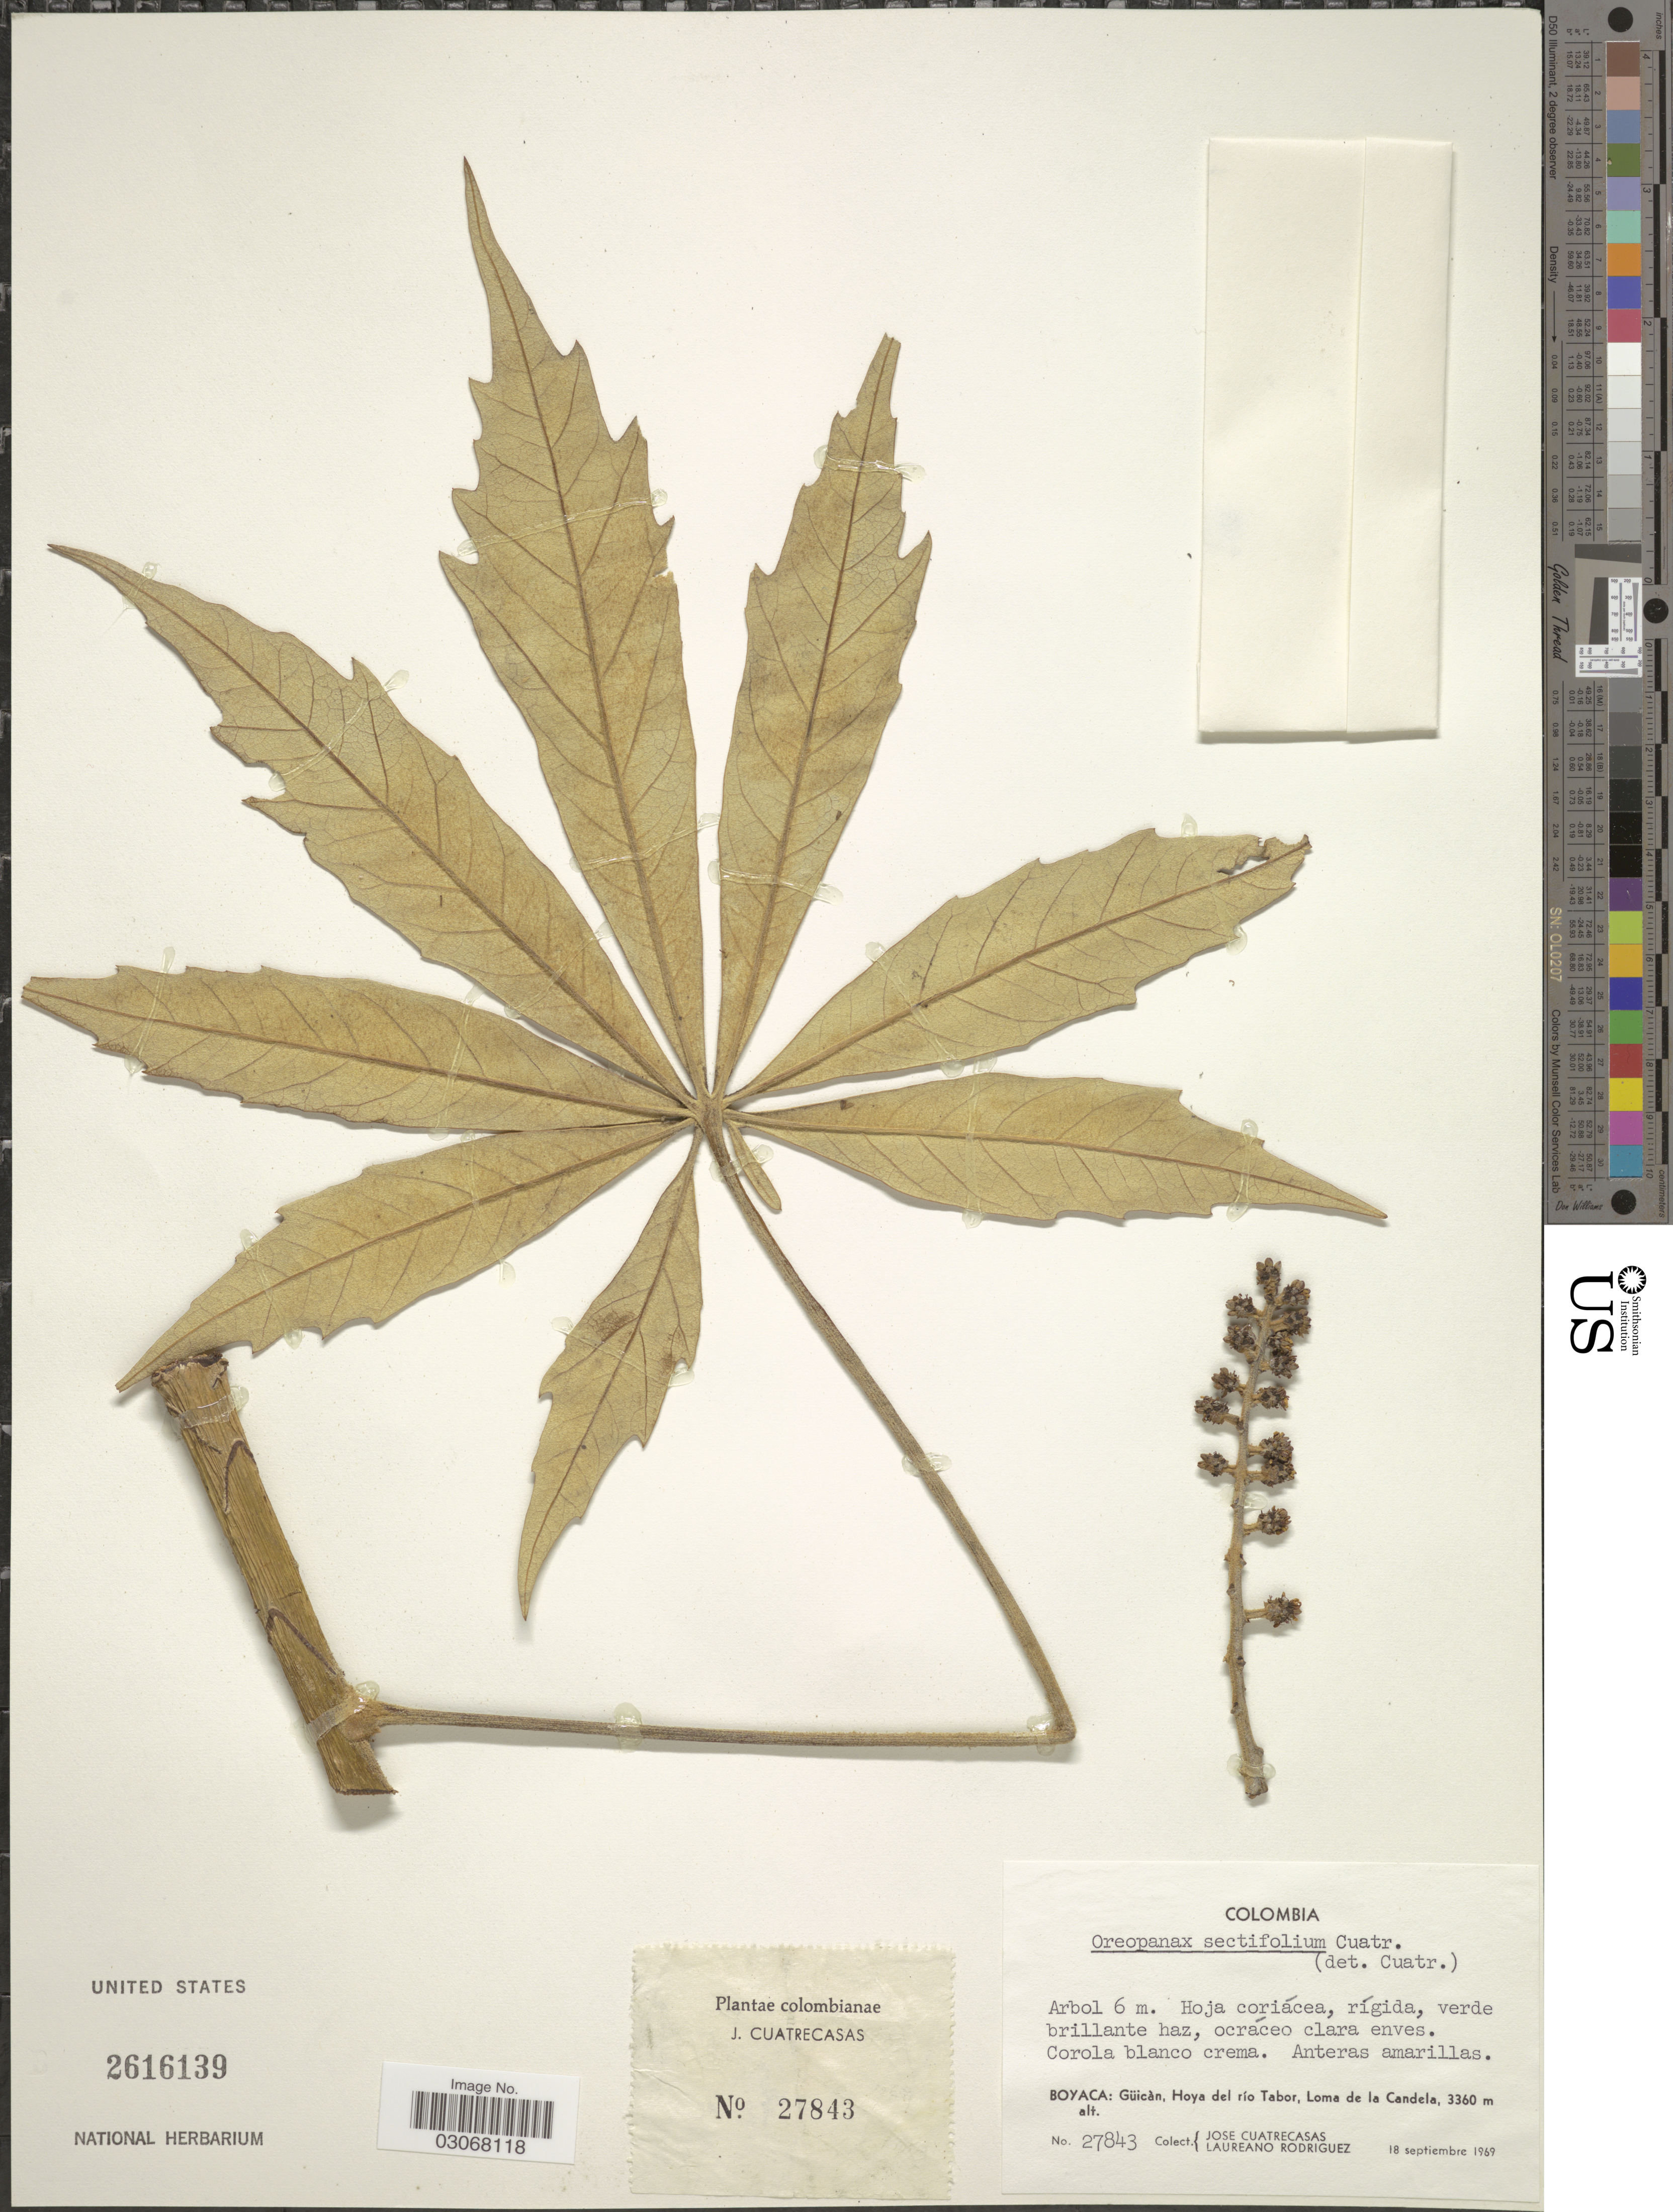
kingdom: Plantae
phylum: Tracheophyta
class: Magnoliopsida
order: Apiales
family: Araliaceae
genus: Oreopanax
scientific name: Oreopanax sectifolius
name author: Cuatrec.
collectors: J. Cuatrecasas & L. Rodriguez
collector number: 27843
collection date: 1969-09-18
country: Colombia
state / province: Boyacá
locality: Boyaca: Güicàn, Hoya del río Tabor, Loma de la Candela.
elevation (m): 3360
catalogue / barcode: US 2616139